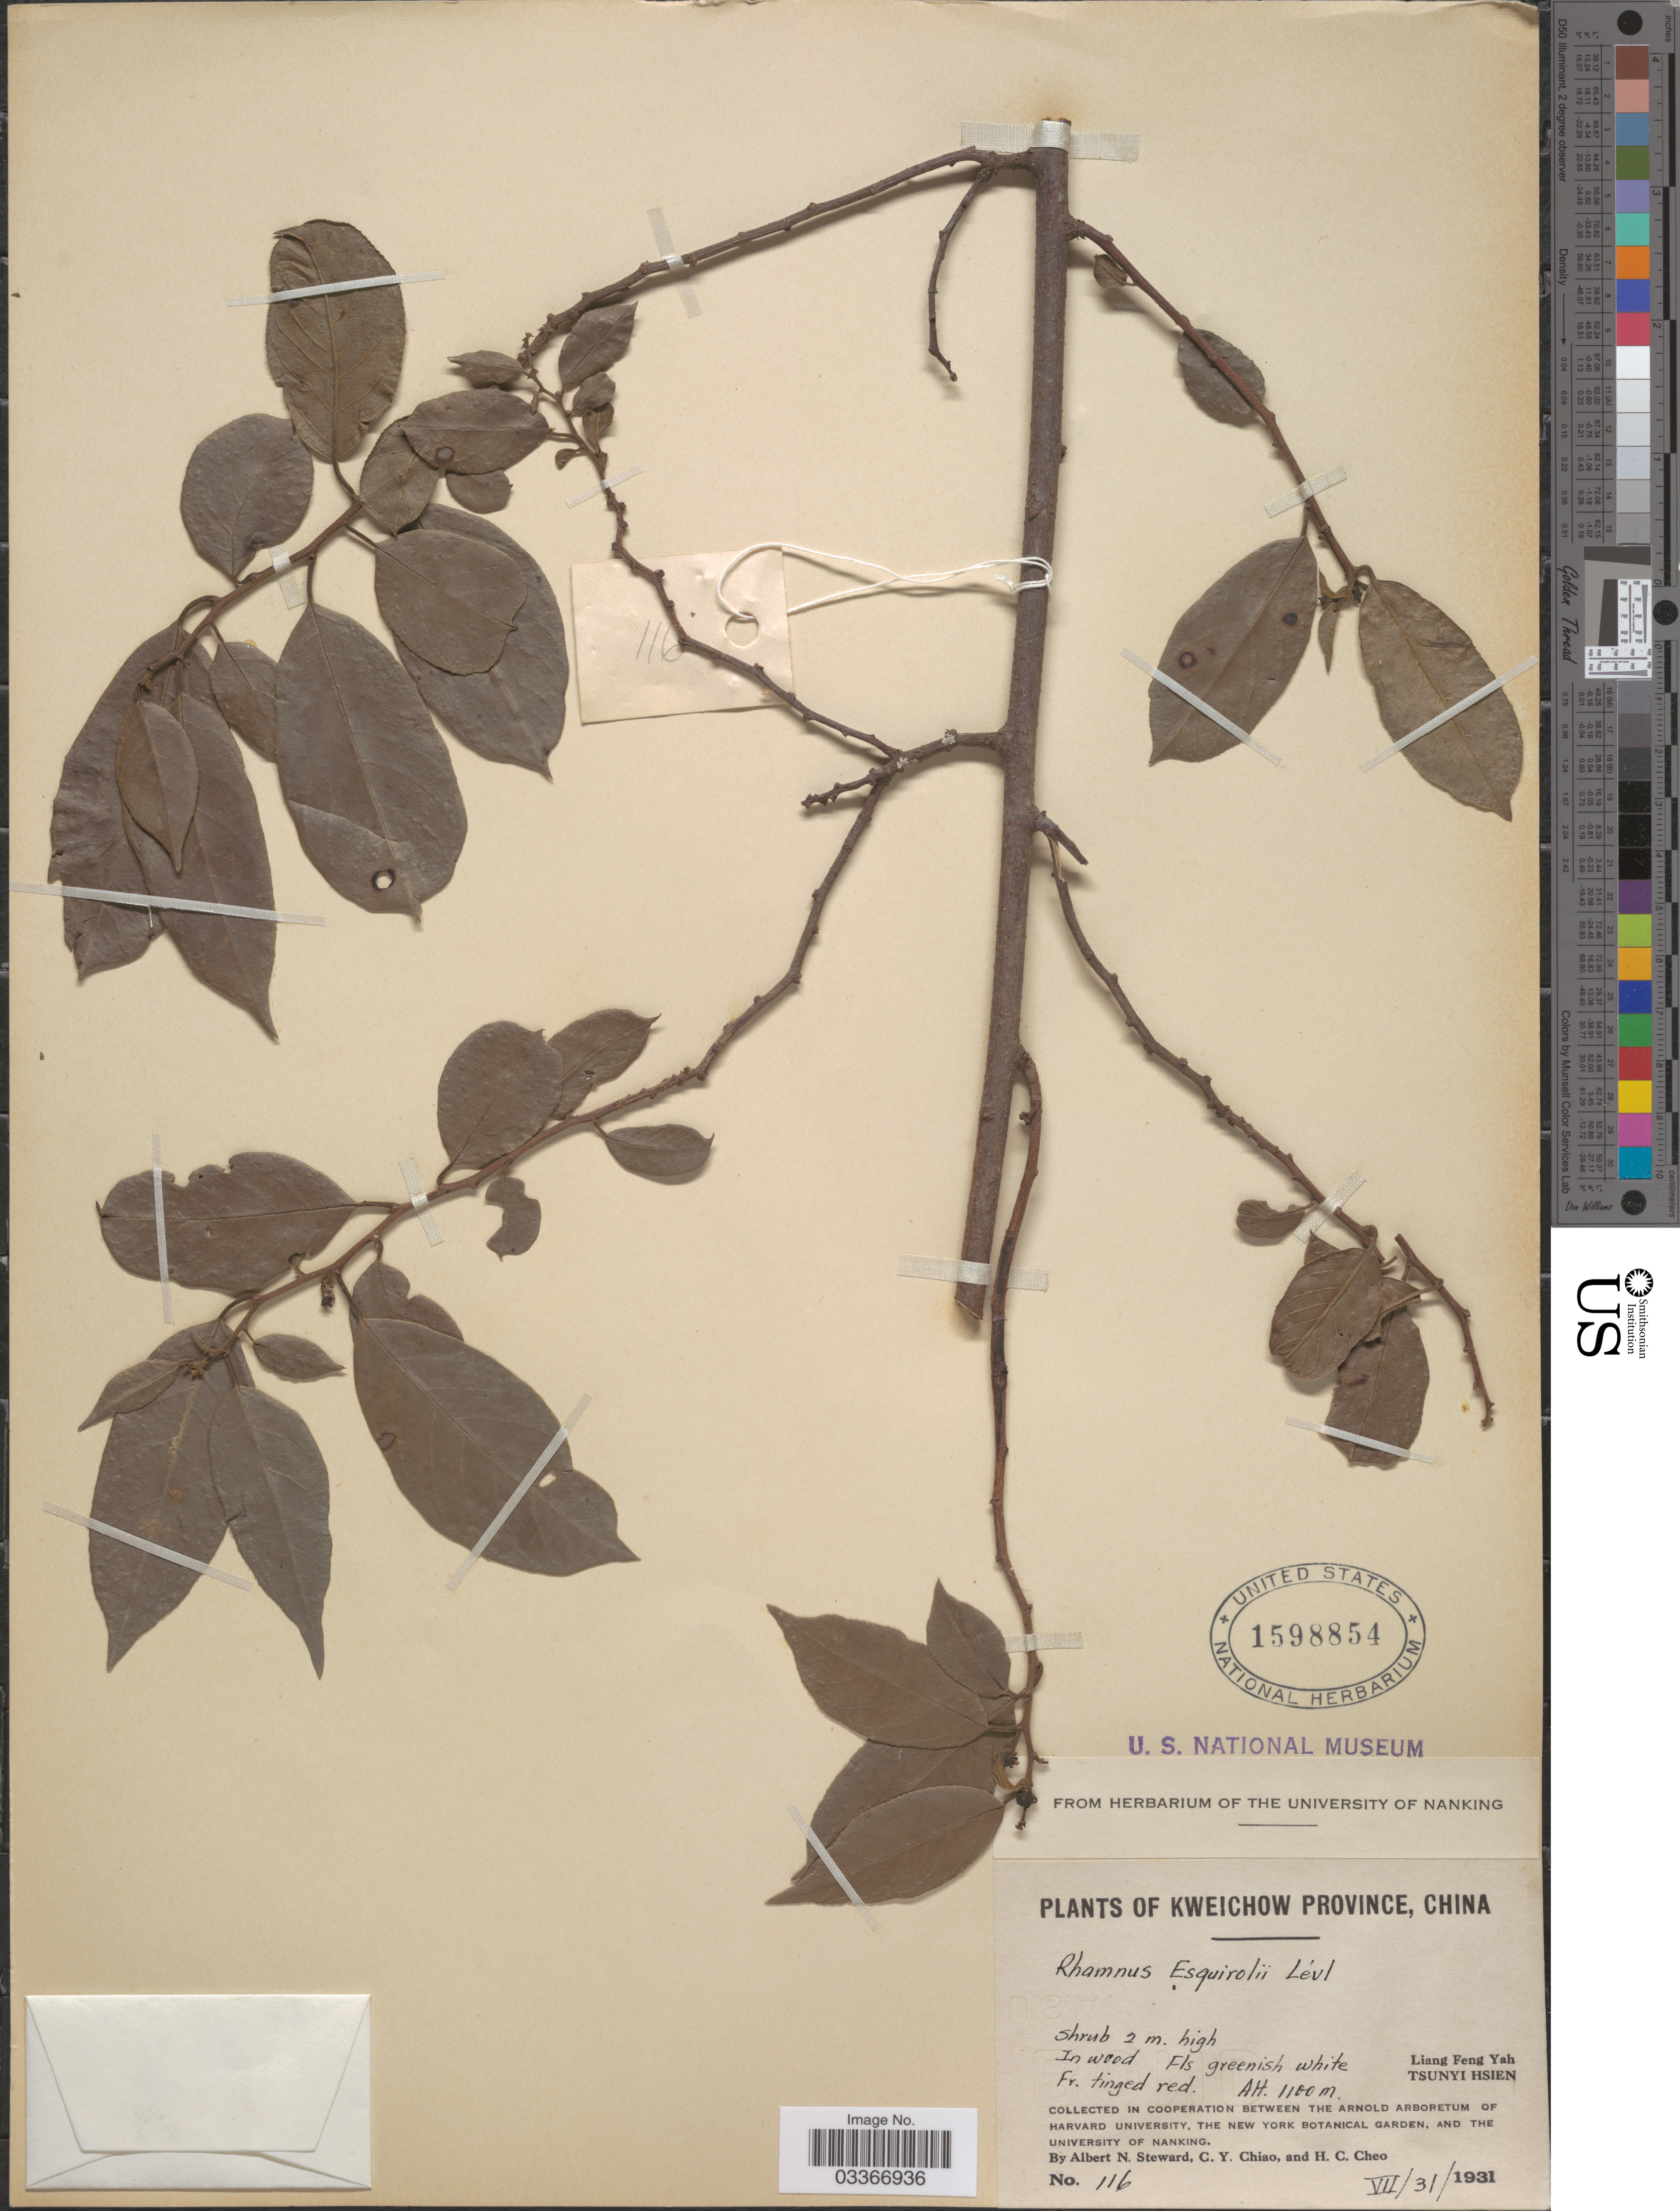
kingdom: Plantae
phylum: Tracheophyta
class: Magnoliopsida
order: Rosales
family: Rhamnaceae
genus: Rhamnus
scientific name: Rhamnus esquirolii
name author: H. Lév.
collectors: C. Y. Chiao & H. Cheo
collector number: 116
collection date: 1931-07-31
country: China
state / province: Guizhou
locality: Kweichow Province. Liang Feng Yah. Tsunyi Hsien.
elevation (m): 1100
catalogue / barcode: US 1598854